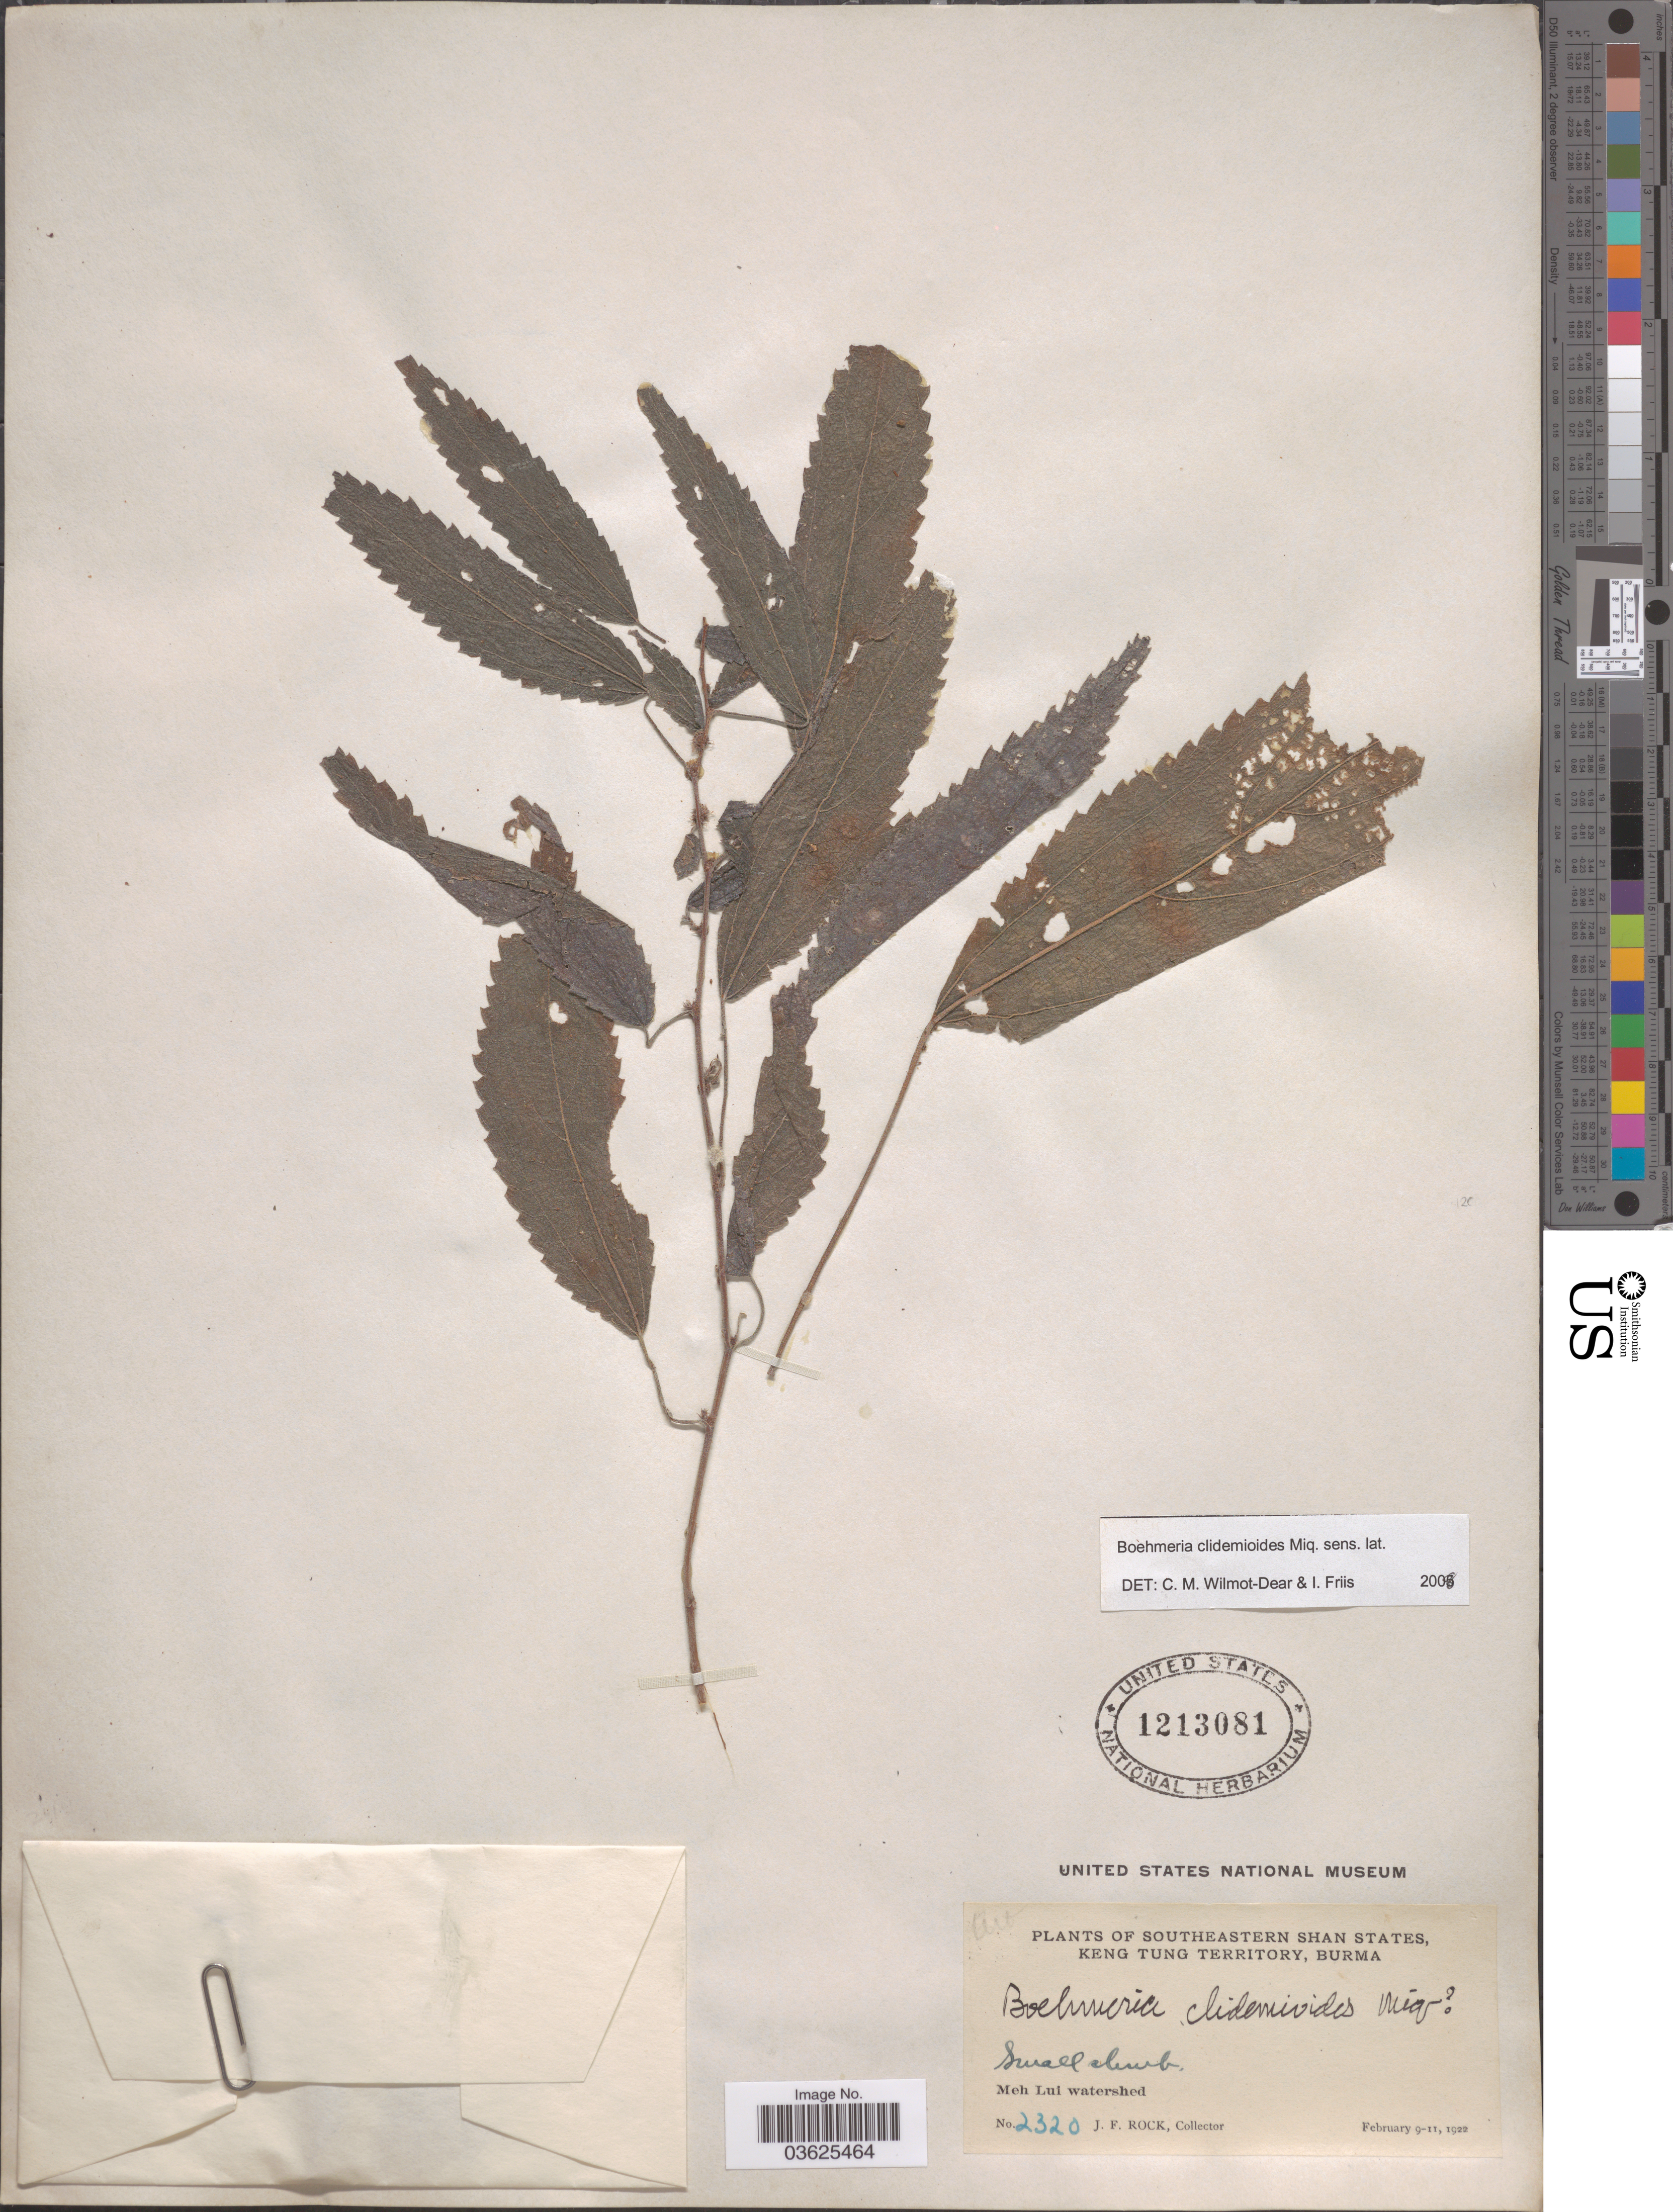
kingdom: Plantae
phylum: Tracheophyta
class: Magnoliopsida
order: Rosales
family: Urticaceae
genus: Boehmeria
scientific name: Boehmeria clidemioides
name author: Miq.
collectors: J. Rock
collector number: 2320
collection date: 1922-02-09/1922-02-11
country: Myanmar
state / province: Shan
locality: Southeastern Shan States, Keng Tung Territory, Burma. Meh Lui watershed.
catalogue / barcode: US 1213081